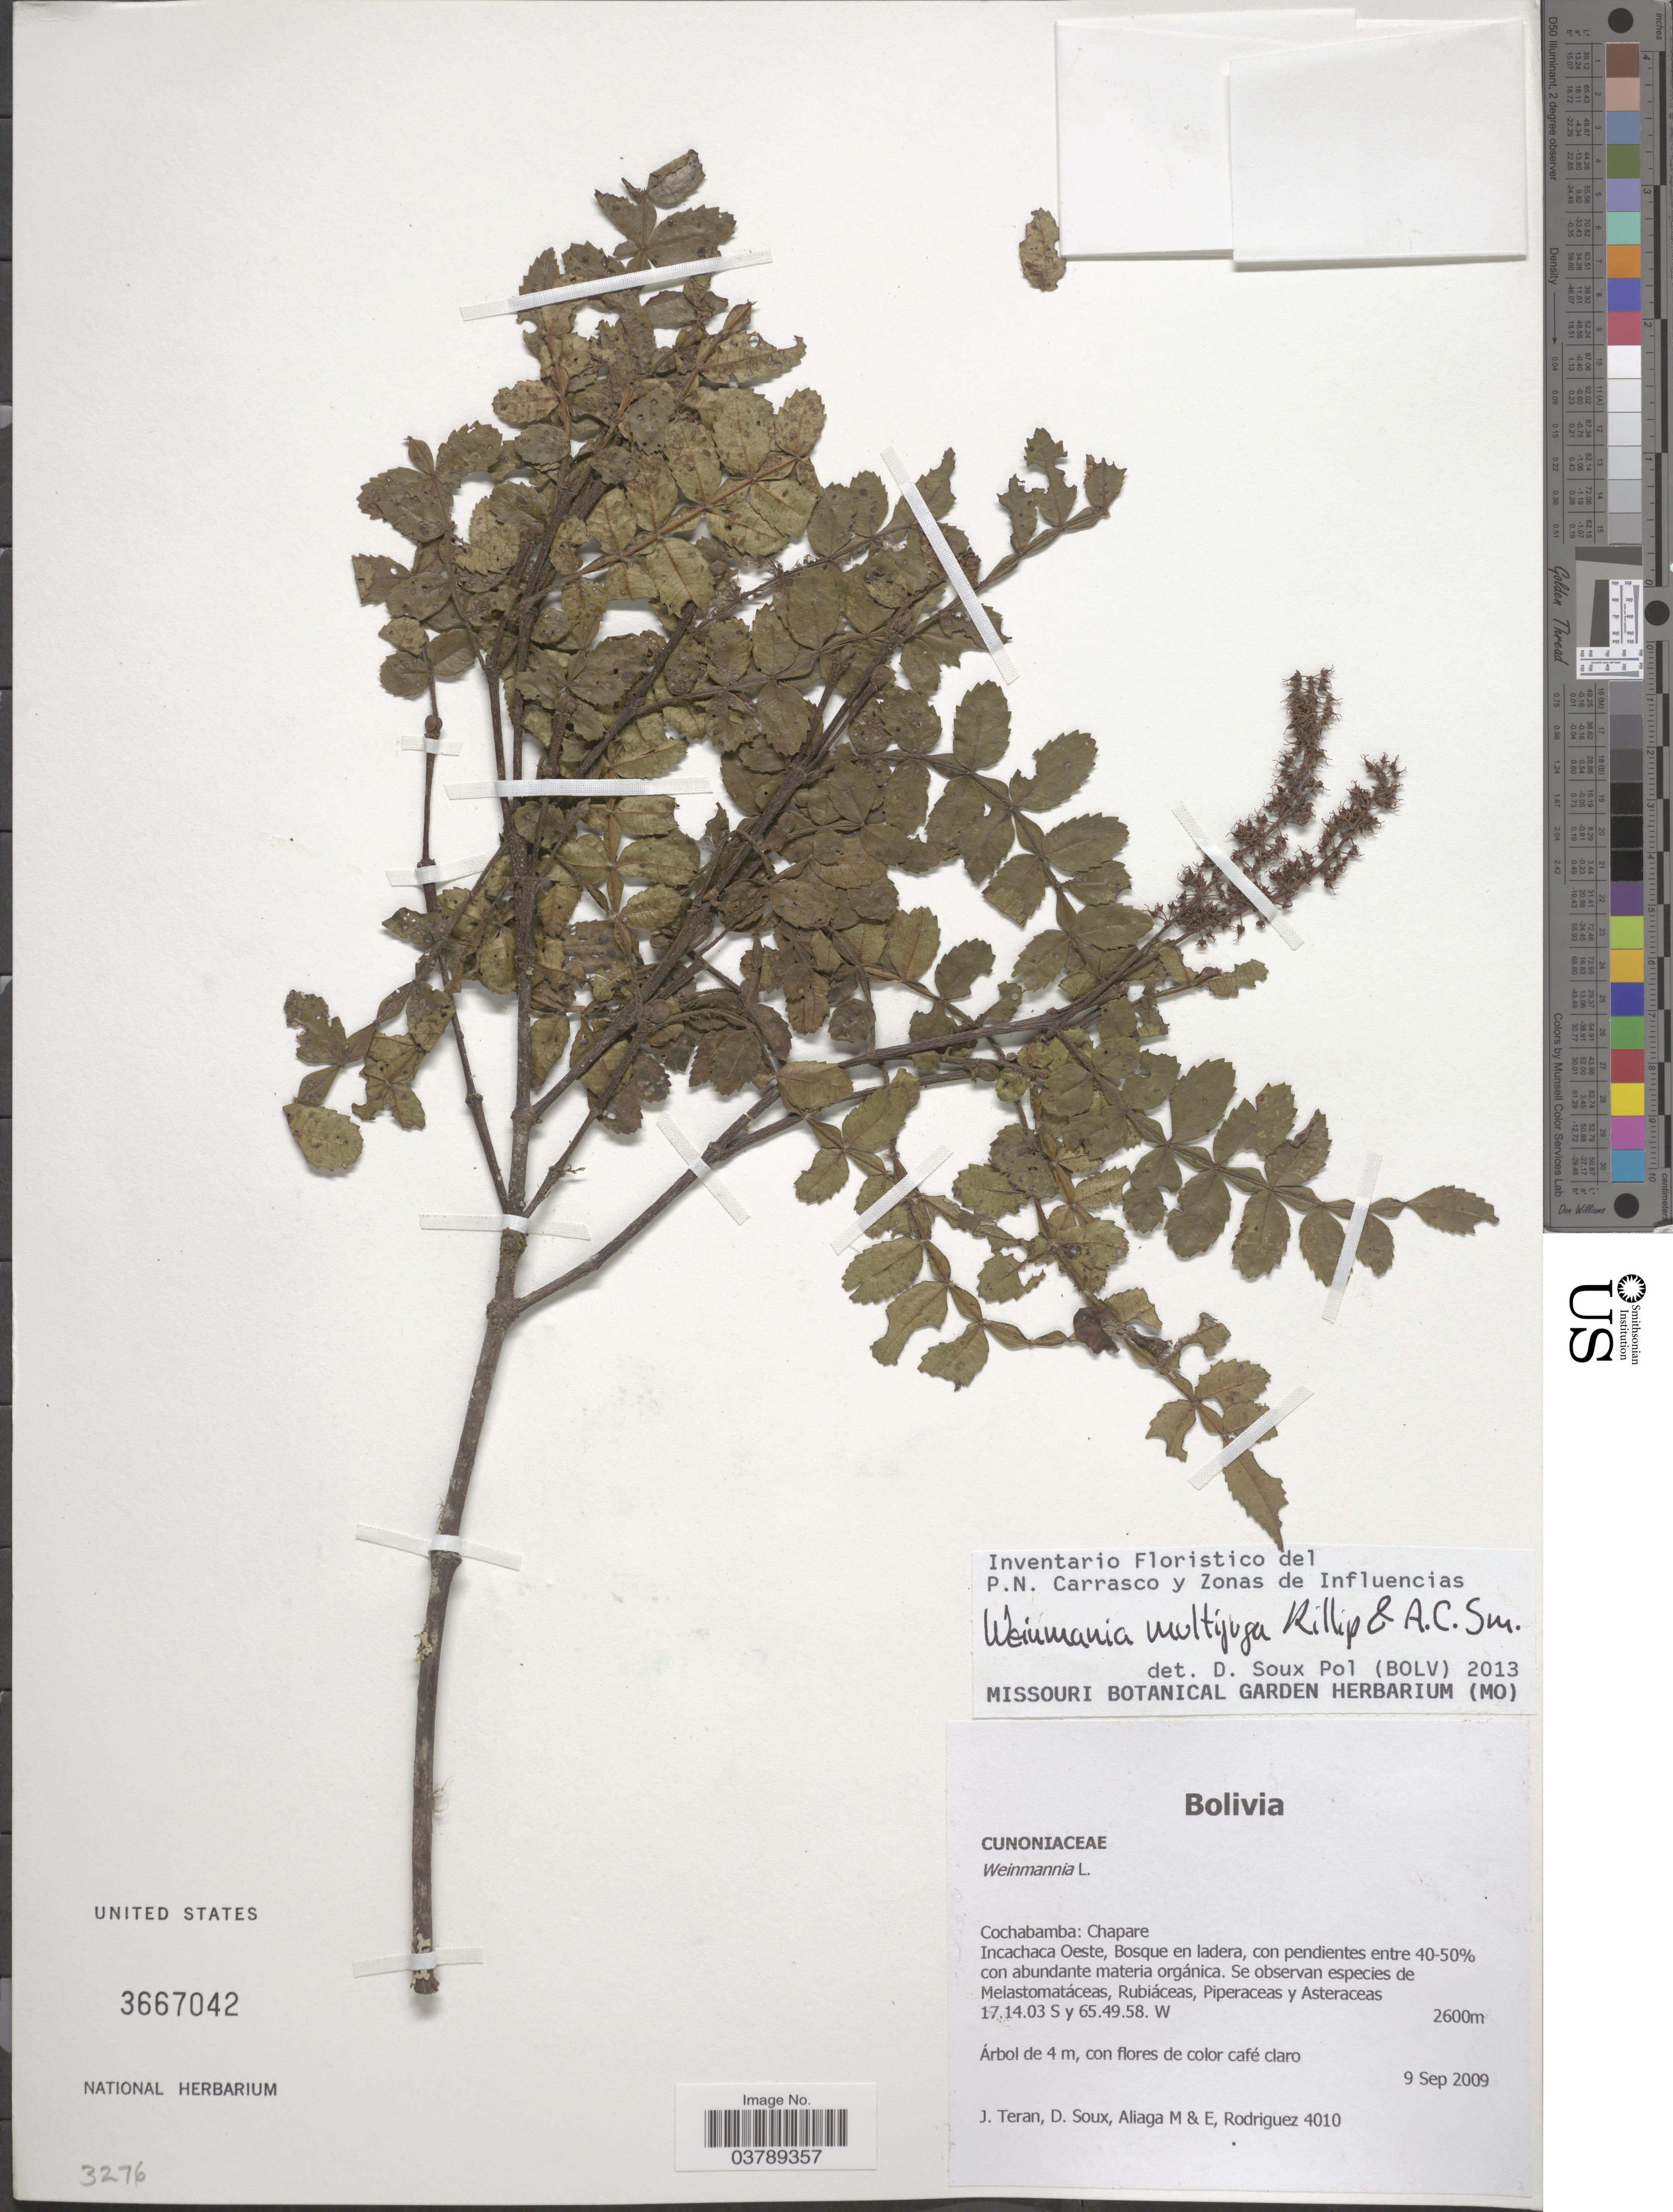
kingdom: Plantae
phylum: Tracheophyta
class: Magnoliopsida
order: Oxalidales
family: Cunoniaceae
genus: Weinmannia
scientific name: Weinmannia multijuga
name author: Killip & A.C. Sm.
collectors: J. Teran, D. Soux, M. Aliaga & E. Rodriguez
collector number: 4010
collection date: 2009-09-09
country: Bolivia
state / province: Cochabamba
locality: Chapare. Incachaca Oeste.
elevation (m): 2600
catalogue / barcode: US 3667042